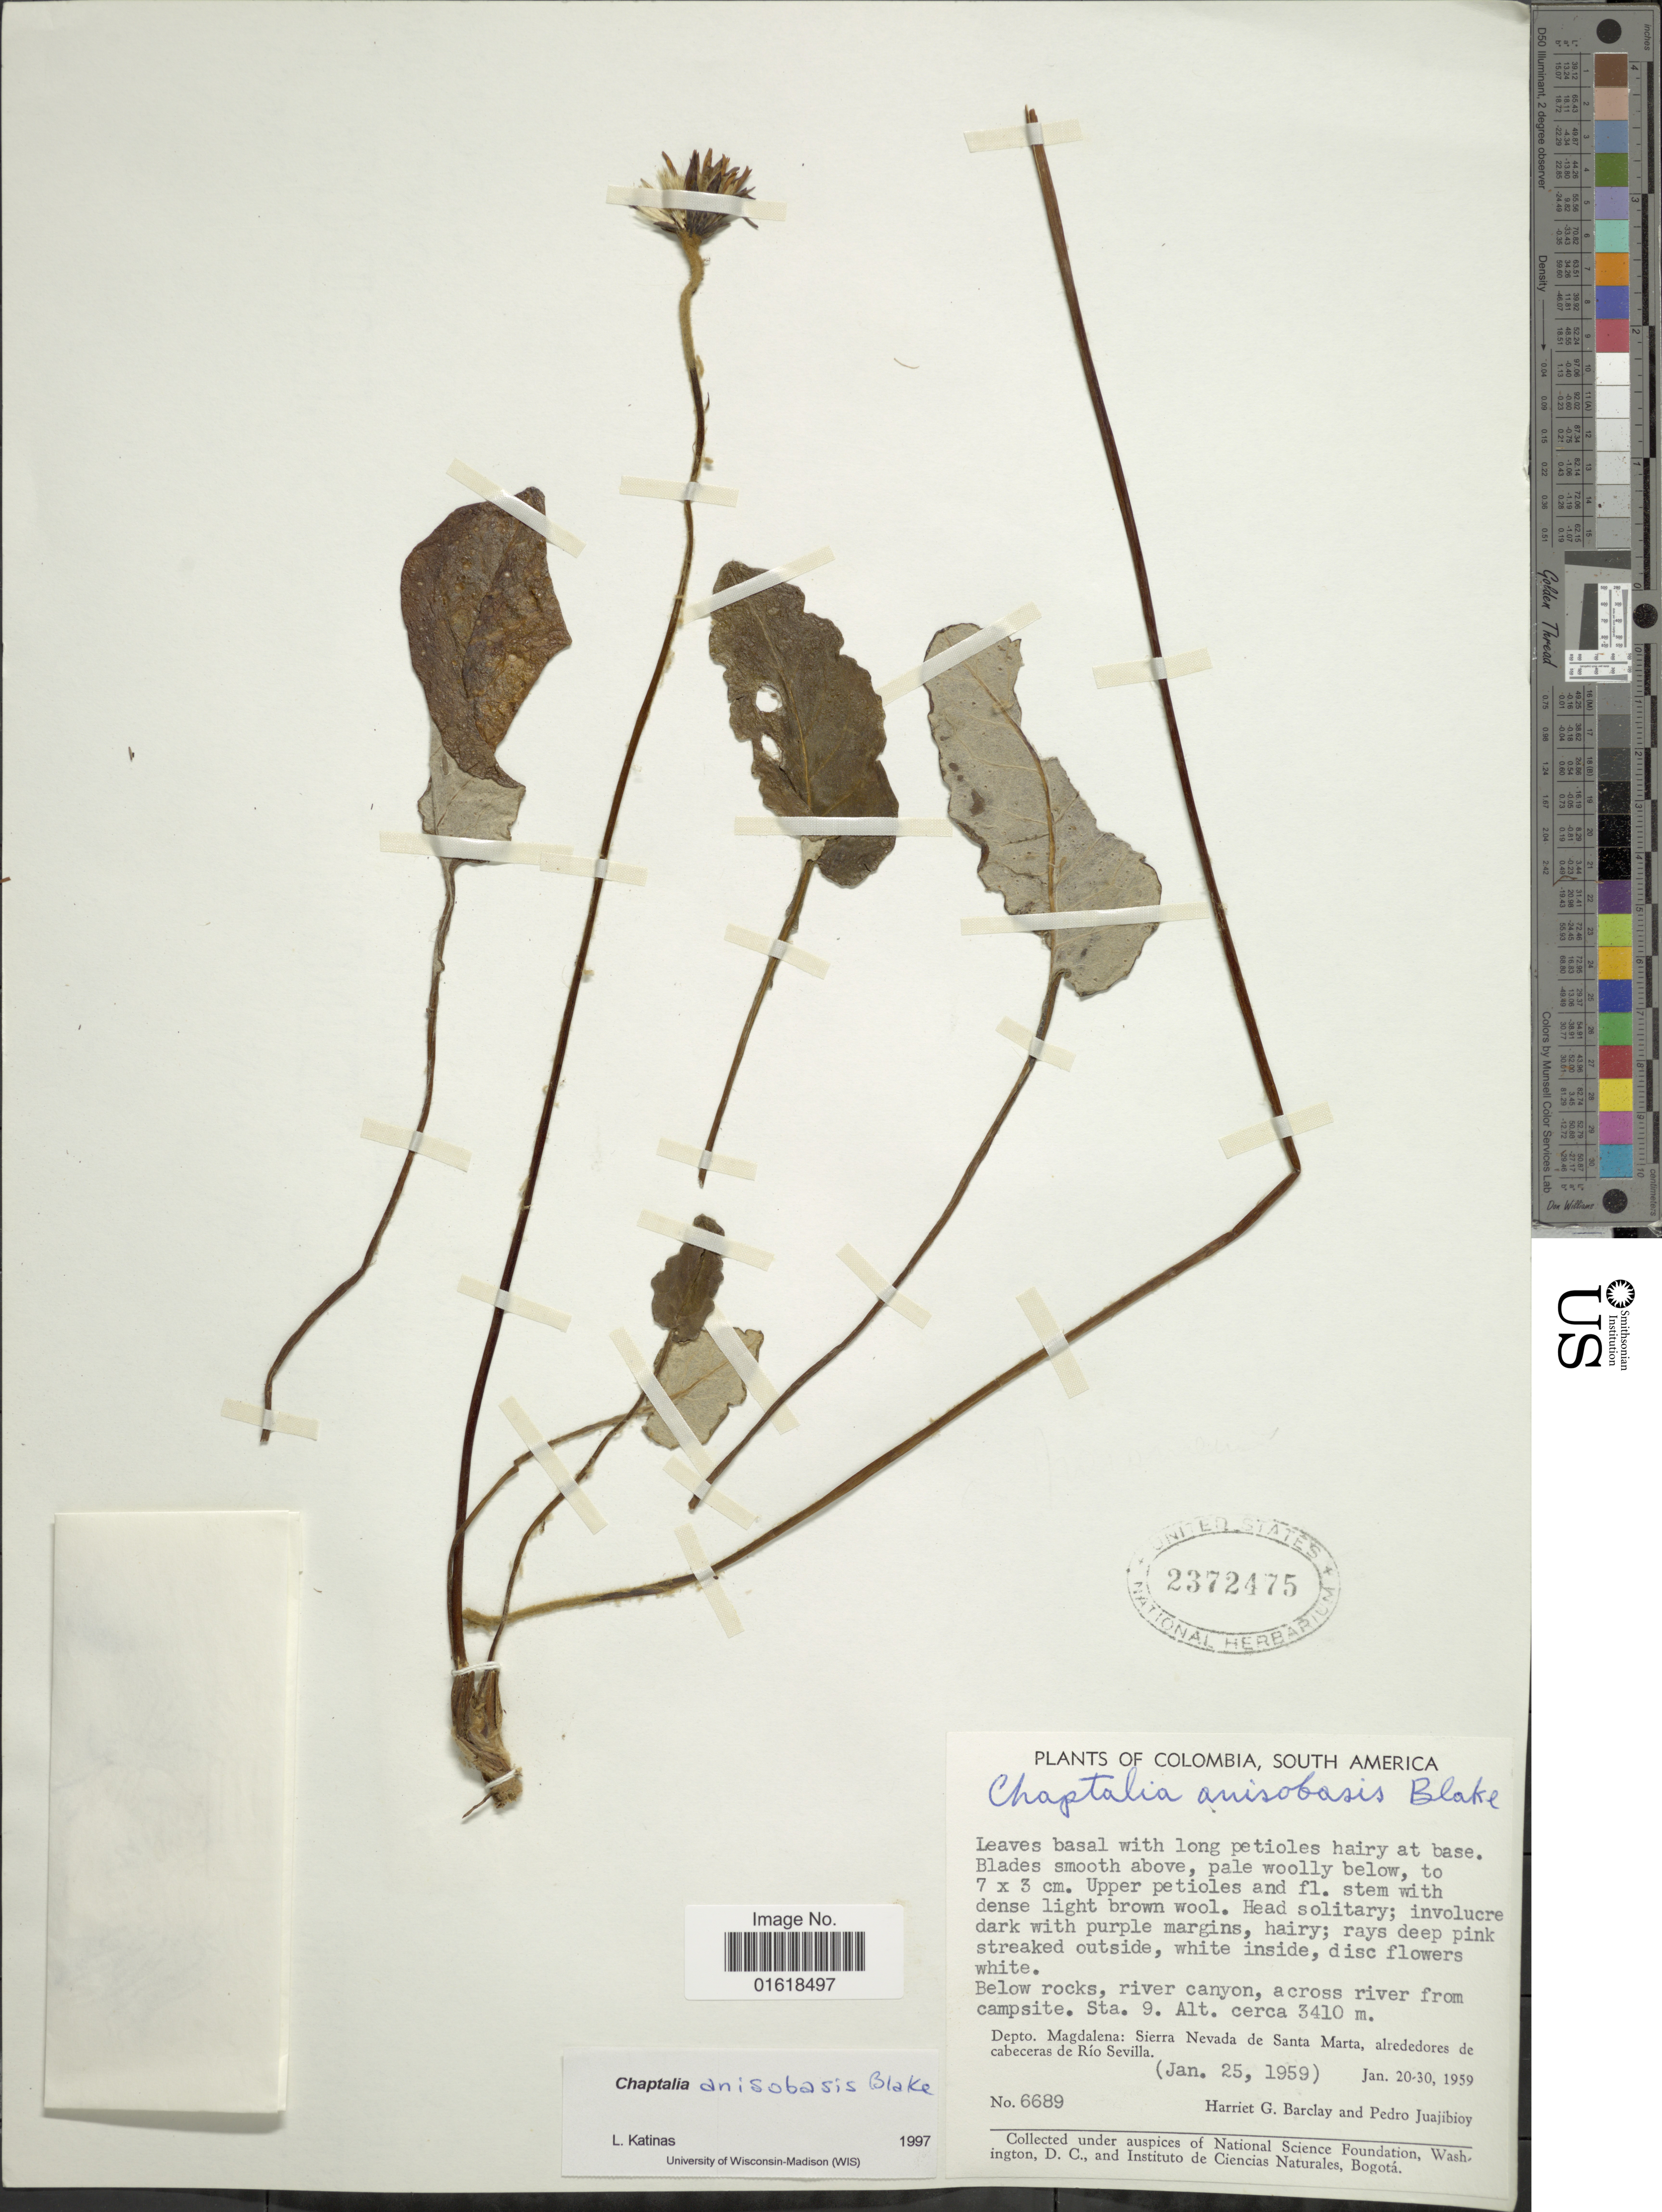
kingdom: Plantae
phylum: Tracheophyta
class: Magnoliopsida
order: Asterales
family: Asteraceae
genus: Chaptalia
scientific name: Chaptalia anisobasis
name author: S.F. Blake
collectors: H. G. Barclay & P. Juajibioy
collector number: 6689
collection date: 1959-01-25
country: Colombia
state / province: Magdalena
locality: Below rocks, river canyon, across river from campsite. Sta. 9. Depto. Magdalena: Sierra Nevada de Santa Marta, alrededores de cabeceras de Río Sevilla.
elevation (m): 3410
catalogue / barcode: US 2372475